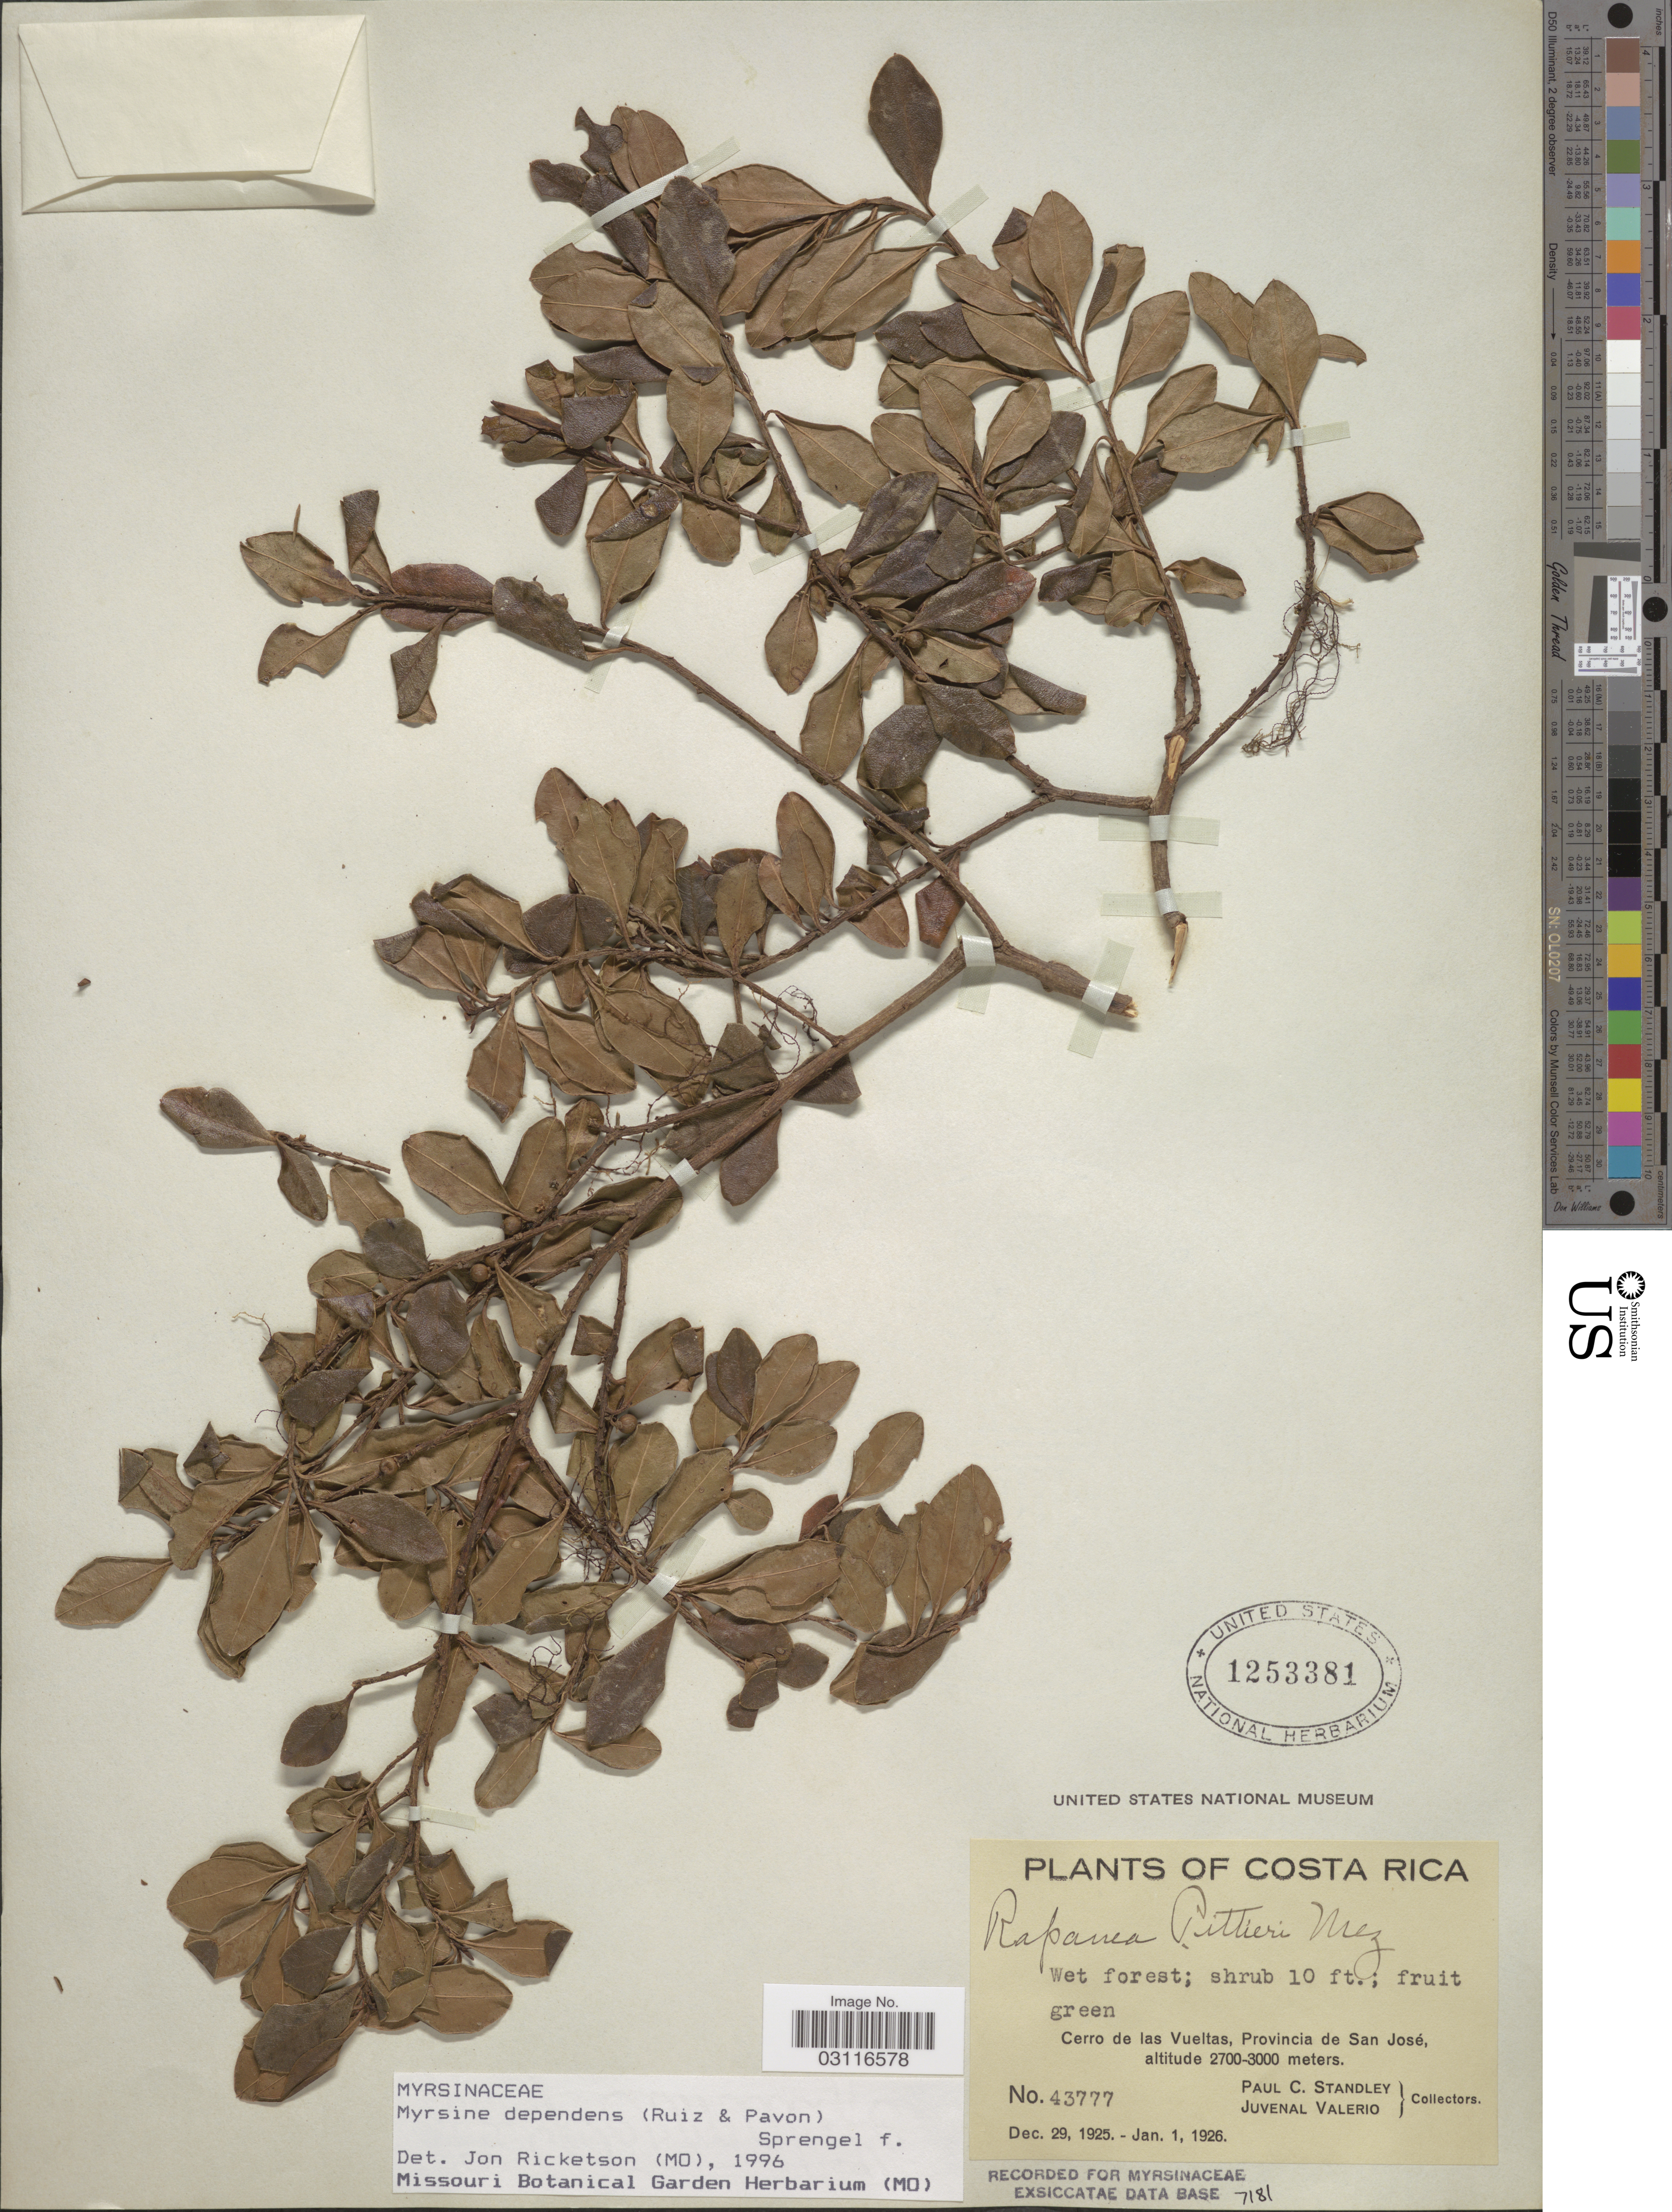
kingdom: Plantae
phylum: Tracheophyta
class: Magnoliopsida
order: Ericales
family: Primulaceae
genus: Myrsine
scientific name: Myrsine dependens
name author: (Ruiz & Pav.) Spreng.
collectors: P. C. Standley & J. Valerio R.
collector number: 43777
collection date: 1925-12-29/1926-01-01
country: Costa Rica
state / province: San José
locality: Cerro de las Vueltas.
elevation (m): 2700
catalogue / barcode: US 1253381